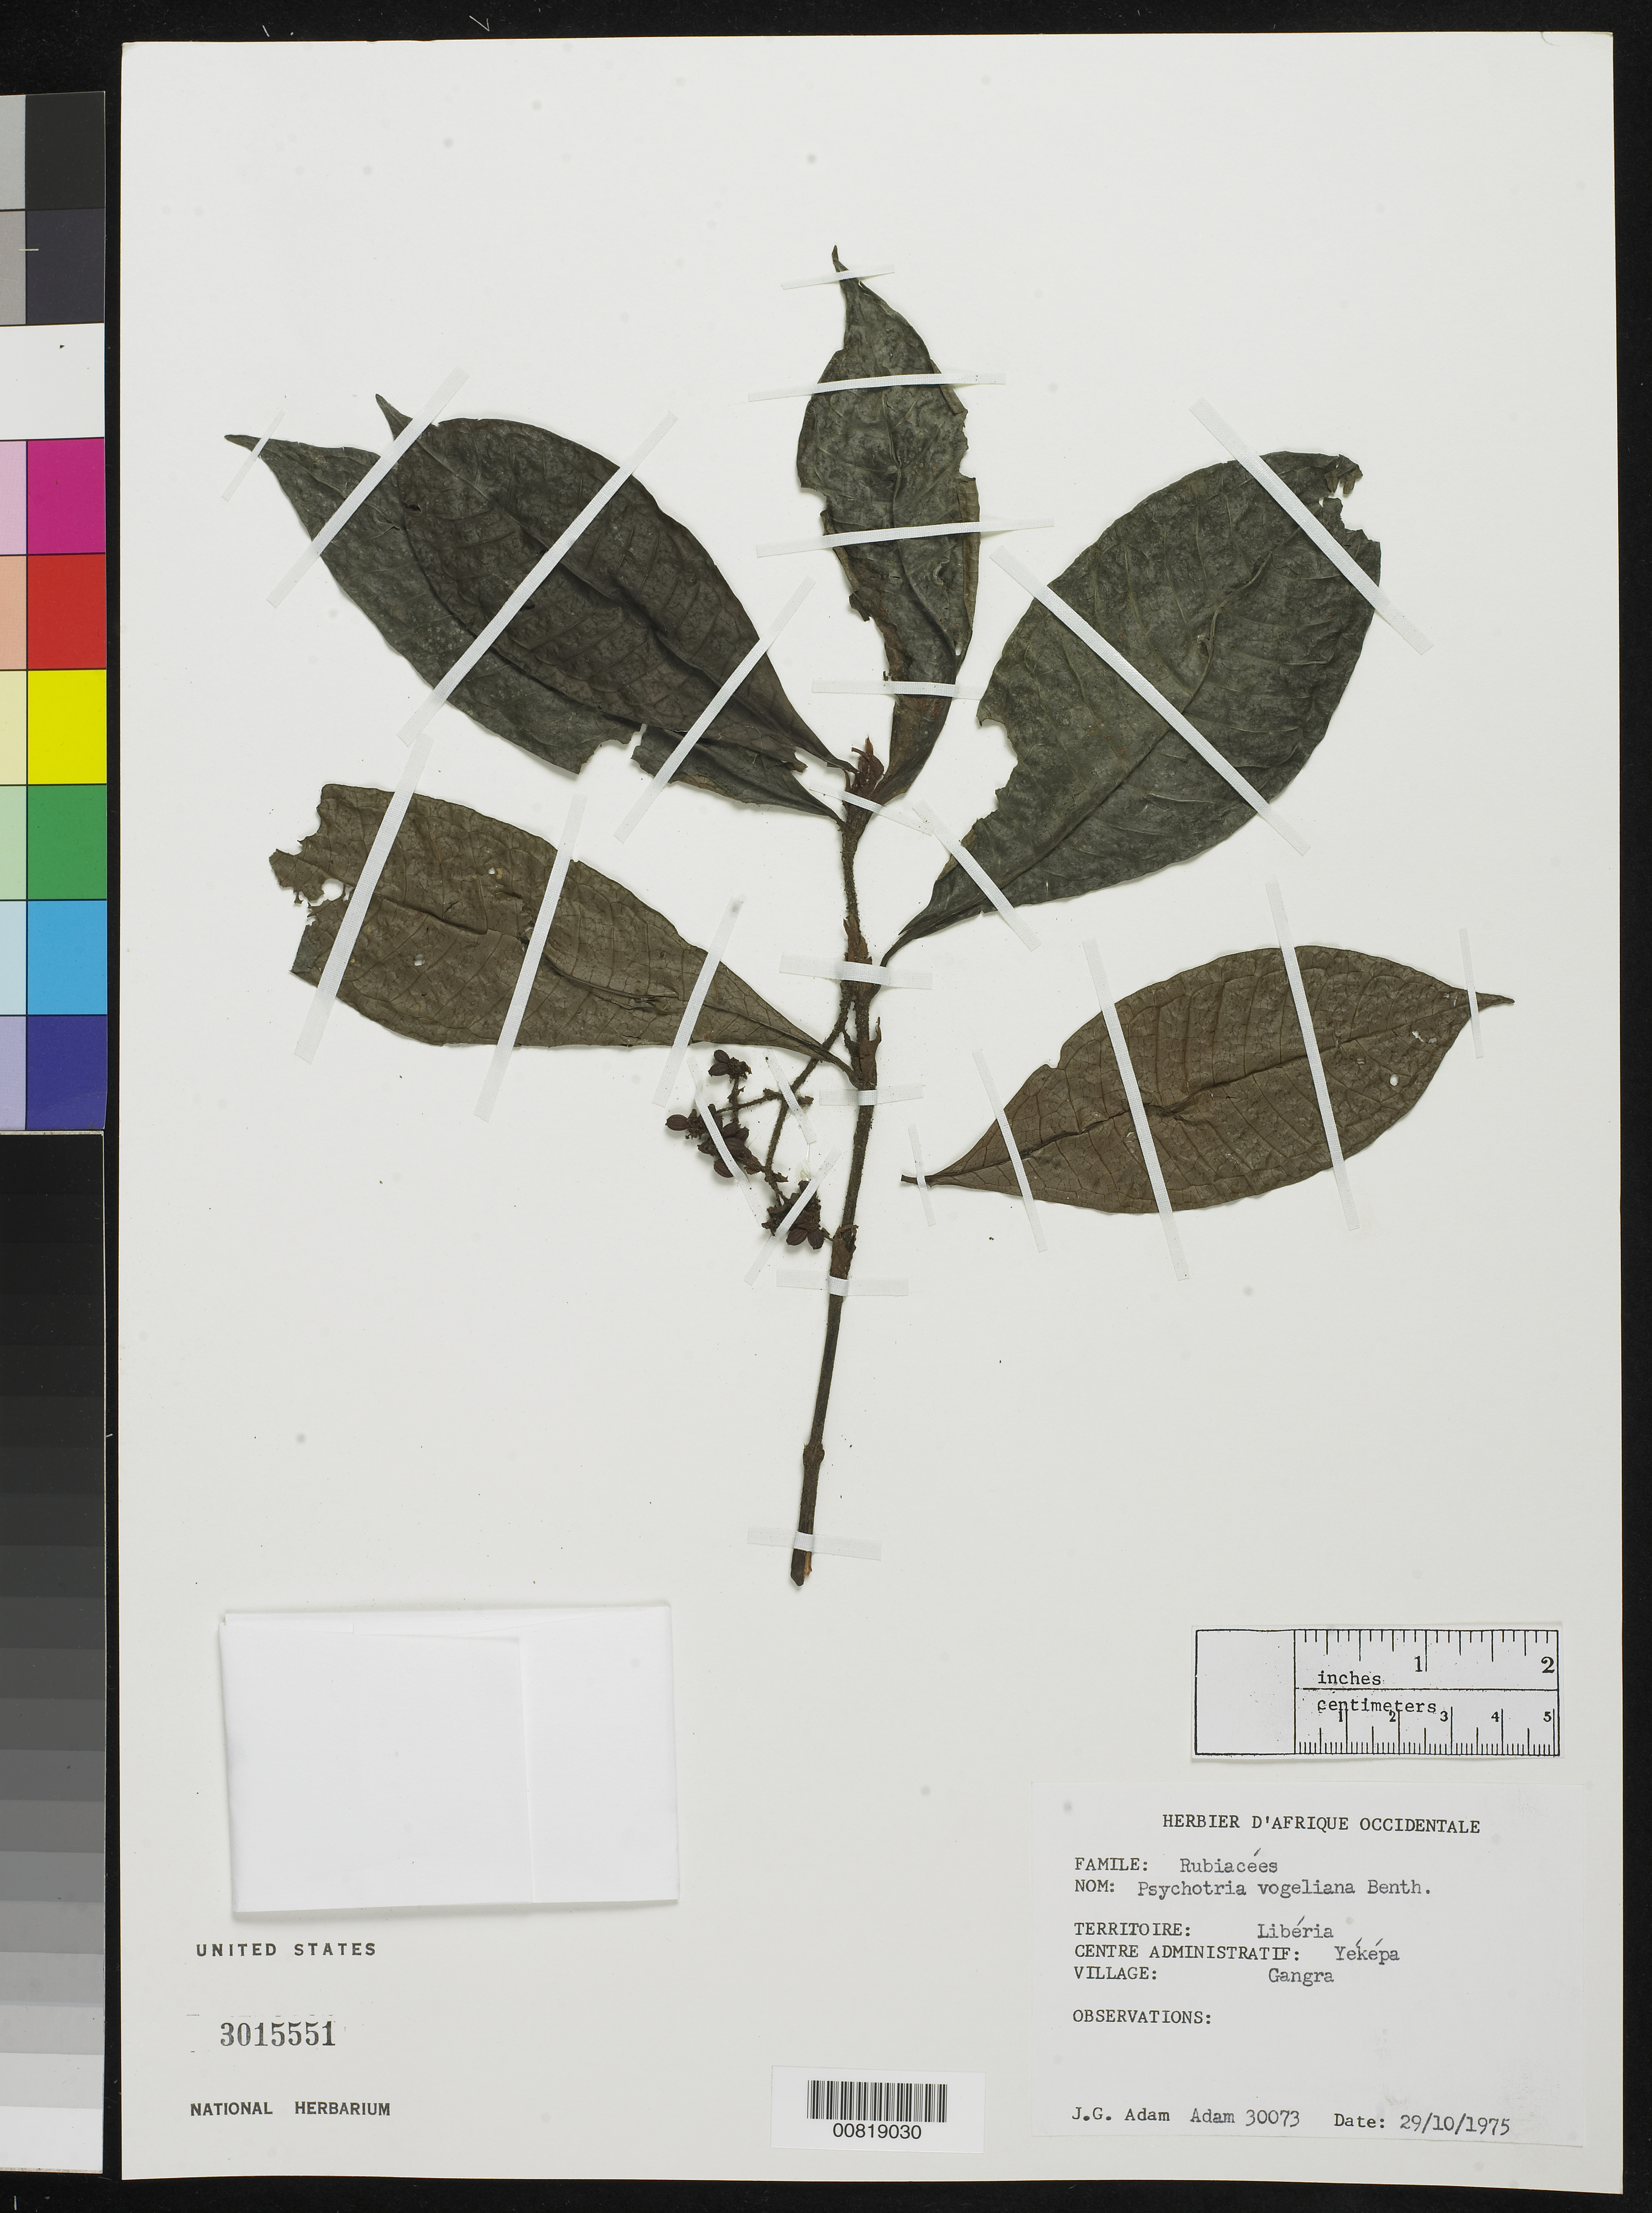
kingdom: Plantae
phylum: Tracheophyta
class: Magnoliopsida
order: Gentianales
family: Rubiaceae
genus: Psychotria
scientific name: Psychotria vogeliana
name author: Benth.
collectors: J. Adam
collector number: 30073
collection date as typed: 29 Oct 1975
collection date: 1975-10-29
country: Liberia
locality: Yéképa, Gangra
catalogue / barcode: US 3015551